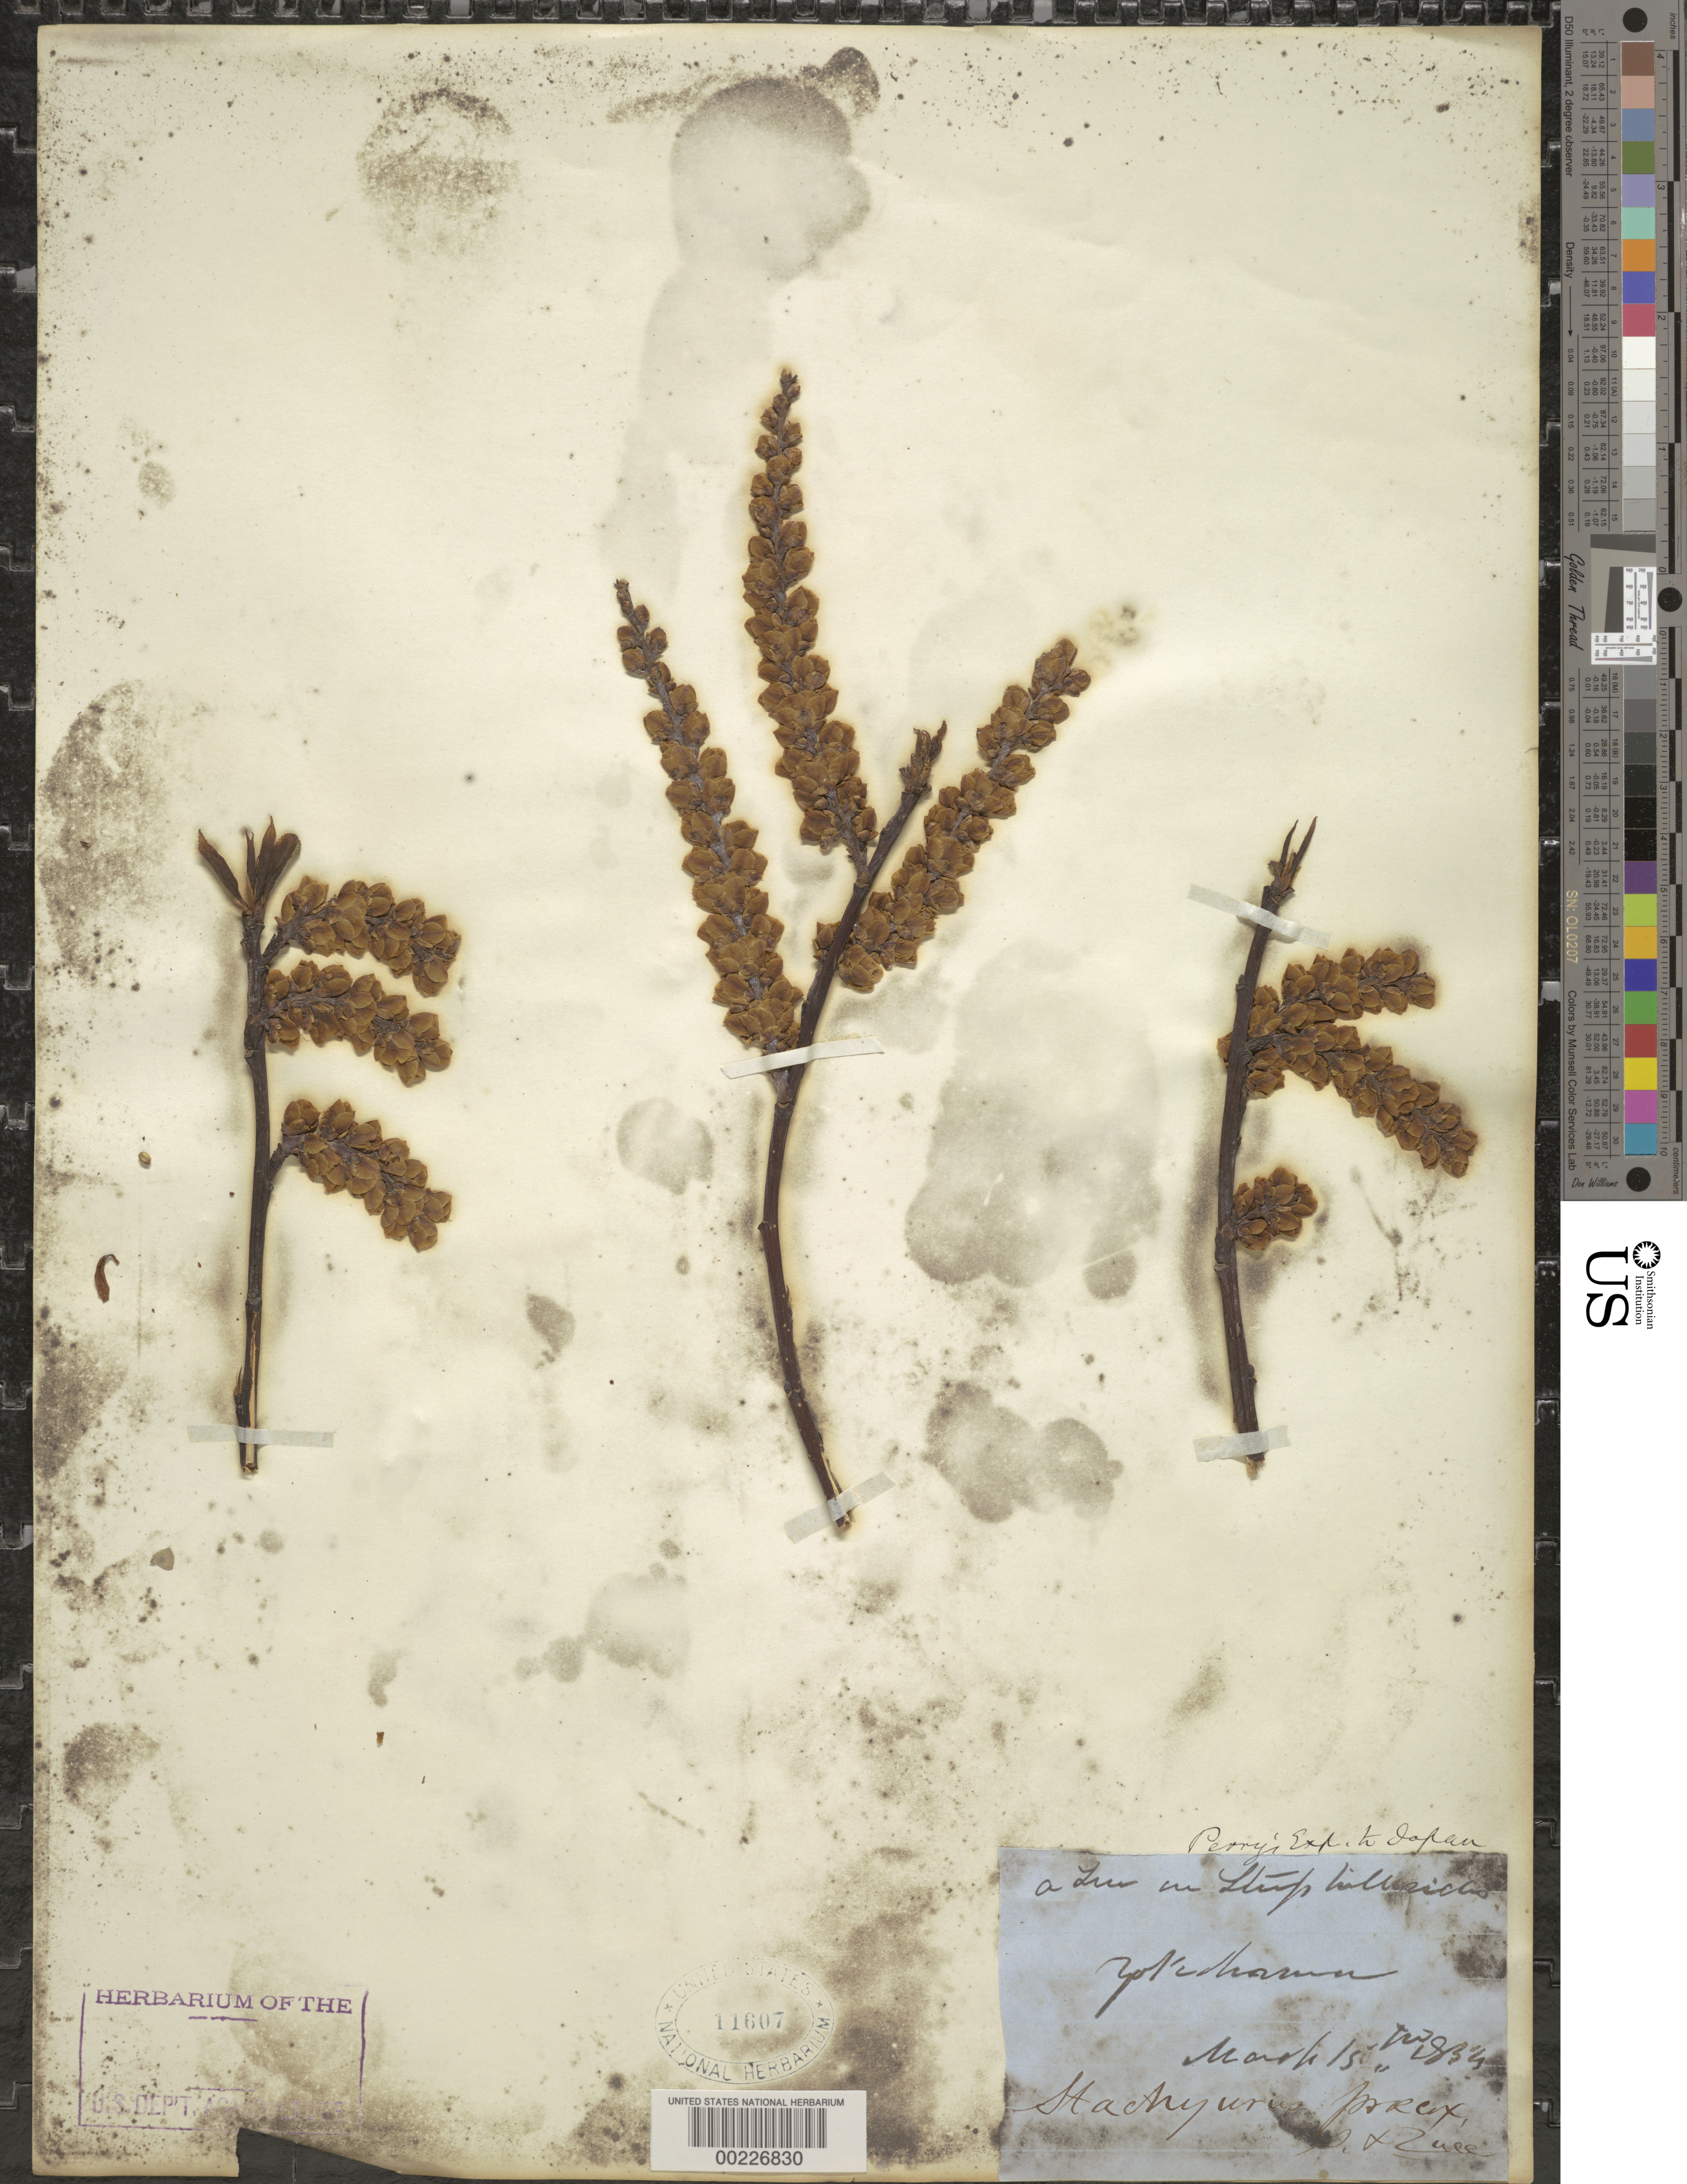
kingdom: Plantae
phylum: Tracheophyta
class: Magnoliopsida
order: Crossosomatales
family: Stachyuraceae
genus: Stachyurus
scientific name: Stachyurus praecox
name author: Siebold & Zucc.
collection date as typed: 15 Mar 1854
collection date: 1854-03-15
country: Japan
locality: Yokahama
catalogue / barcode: US 11607